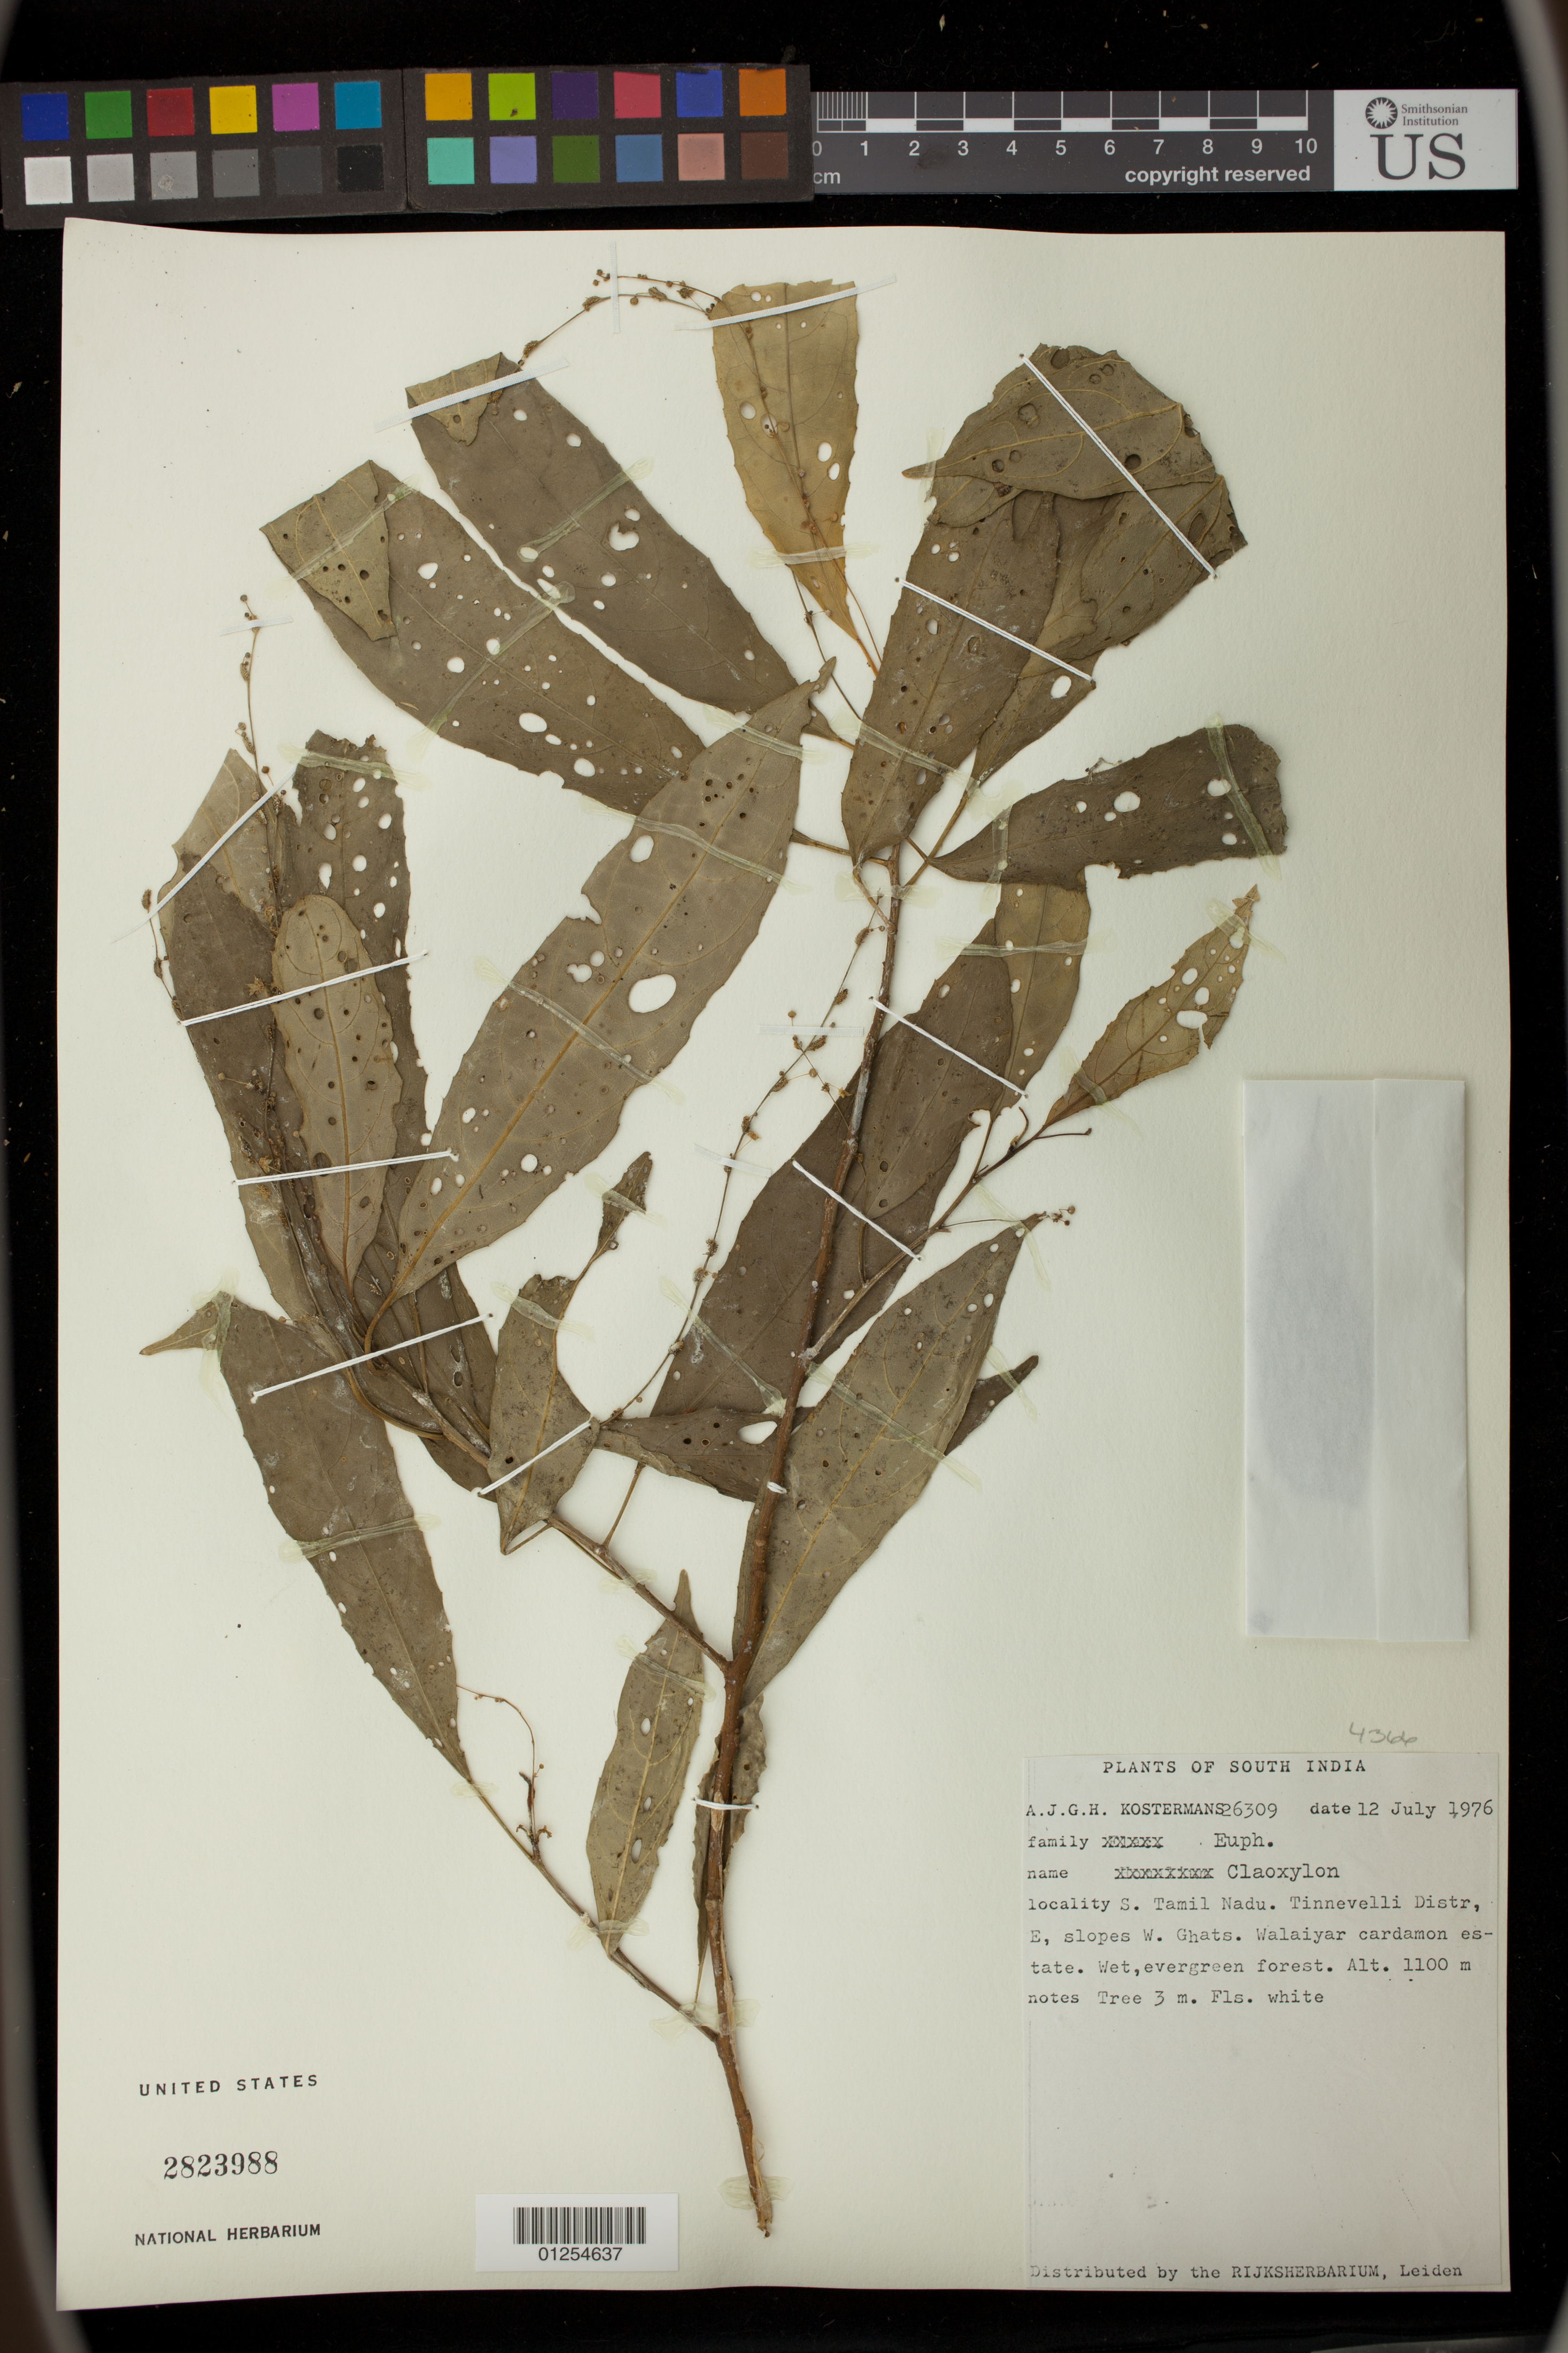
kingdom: Plantae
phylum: Tracheophyta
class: Magnoliopsida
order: Malpighiales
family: Euphorbiaceae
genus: Claoxylon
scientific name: Claoxylon sp.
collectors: A. J. G. Kostermans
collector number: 26309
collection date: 1976-07-12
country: India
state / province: Tamil Nadu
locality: S. Tamil Nadu. Tinnevelli Distr, E, slopes W. Ghats. Walaiyar cardamon estate.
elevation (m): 1100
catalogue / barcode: US 2823988